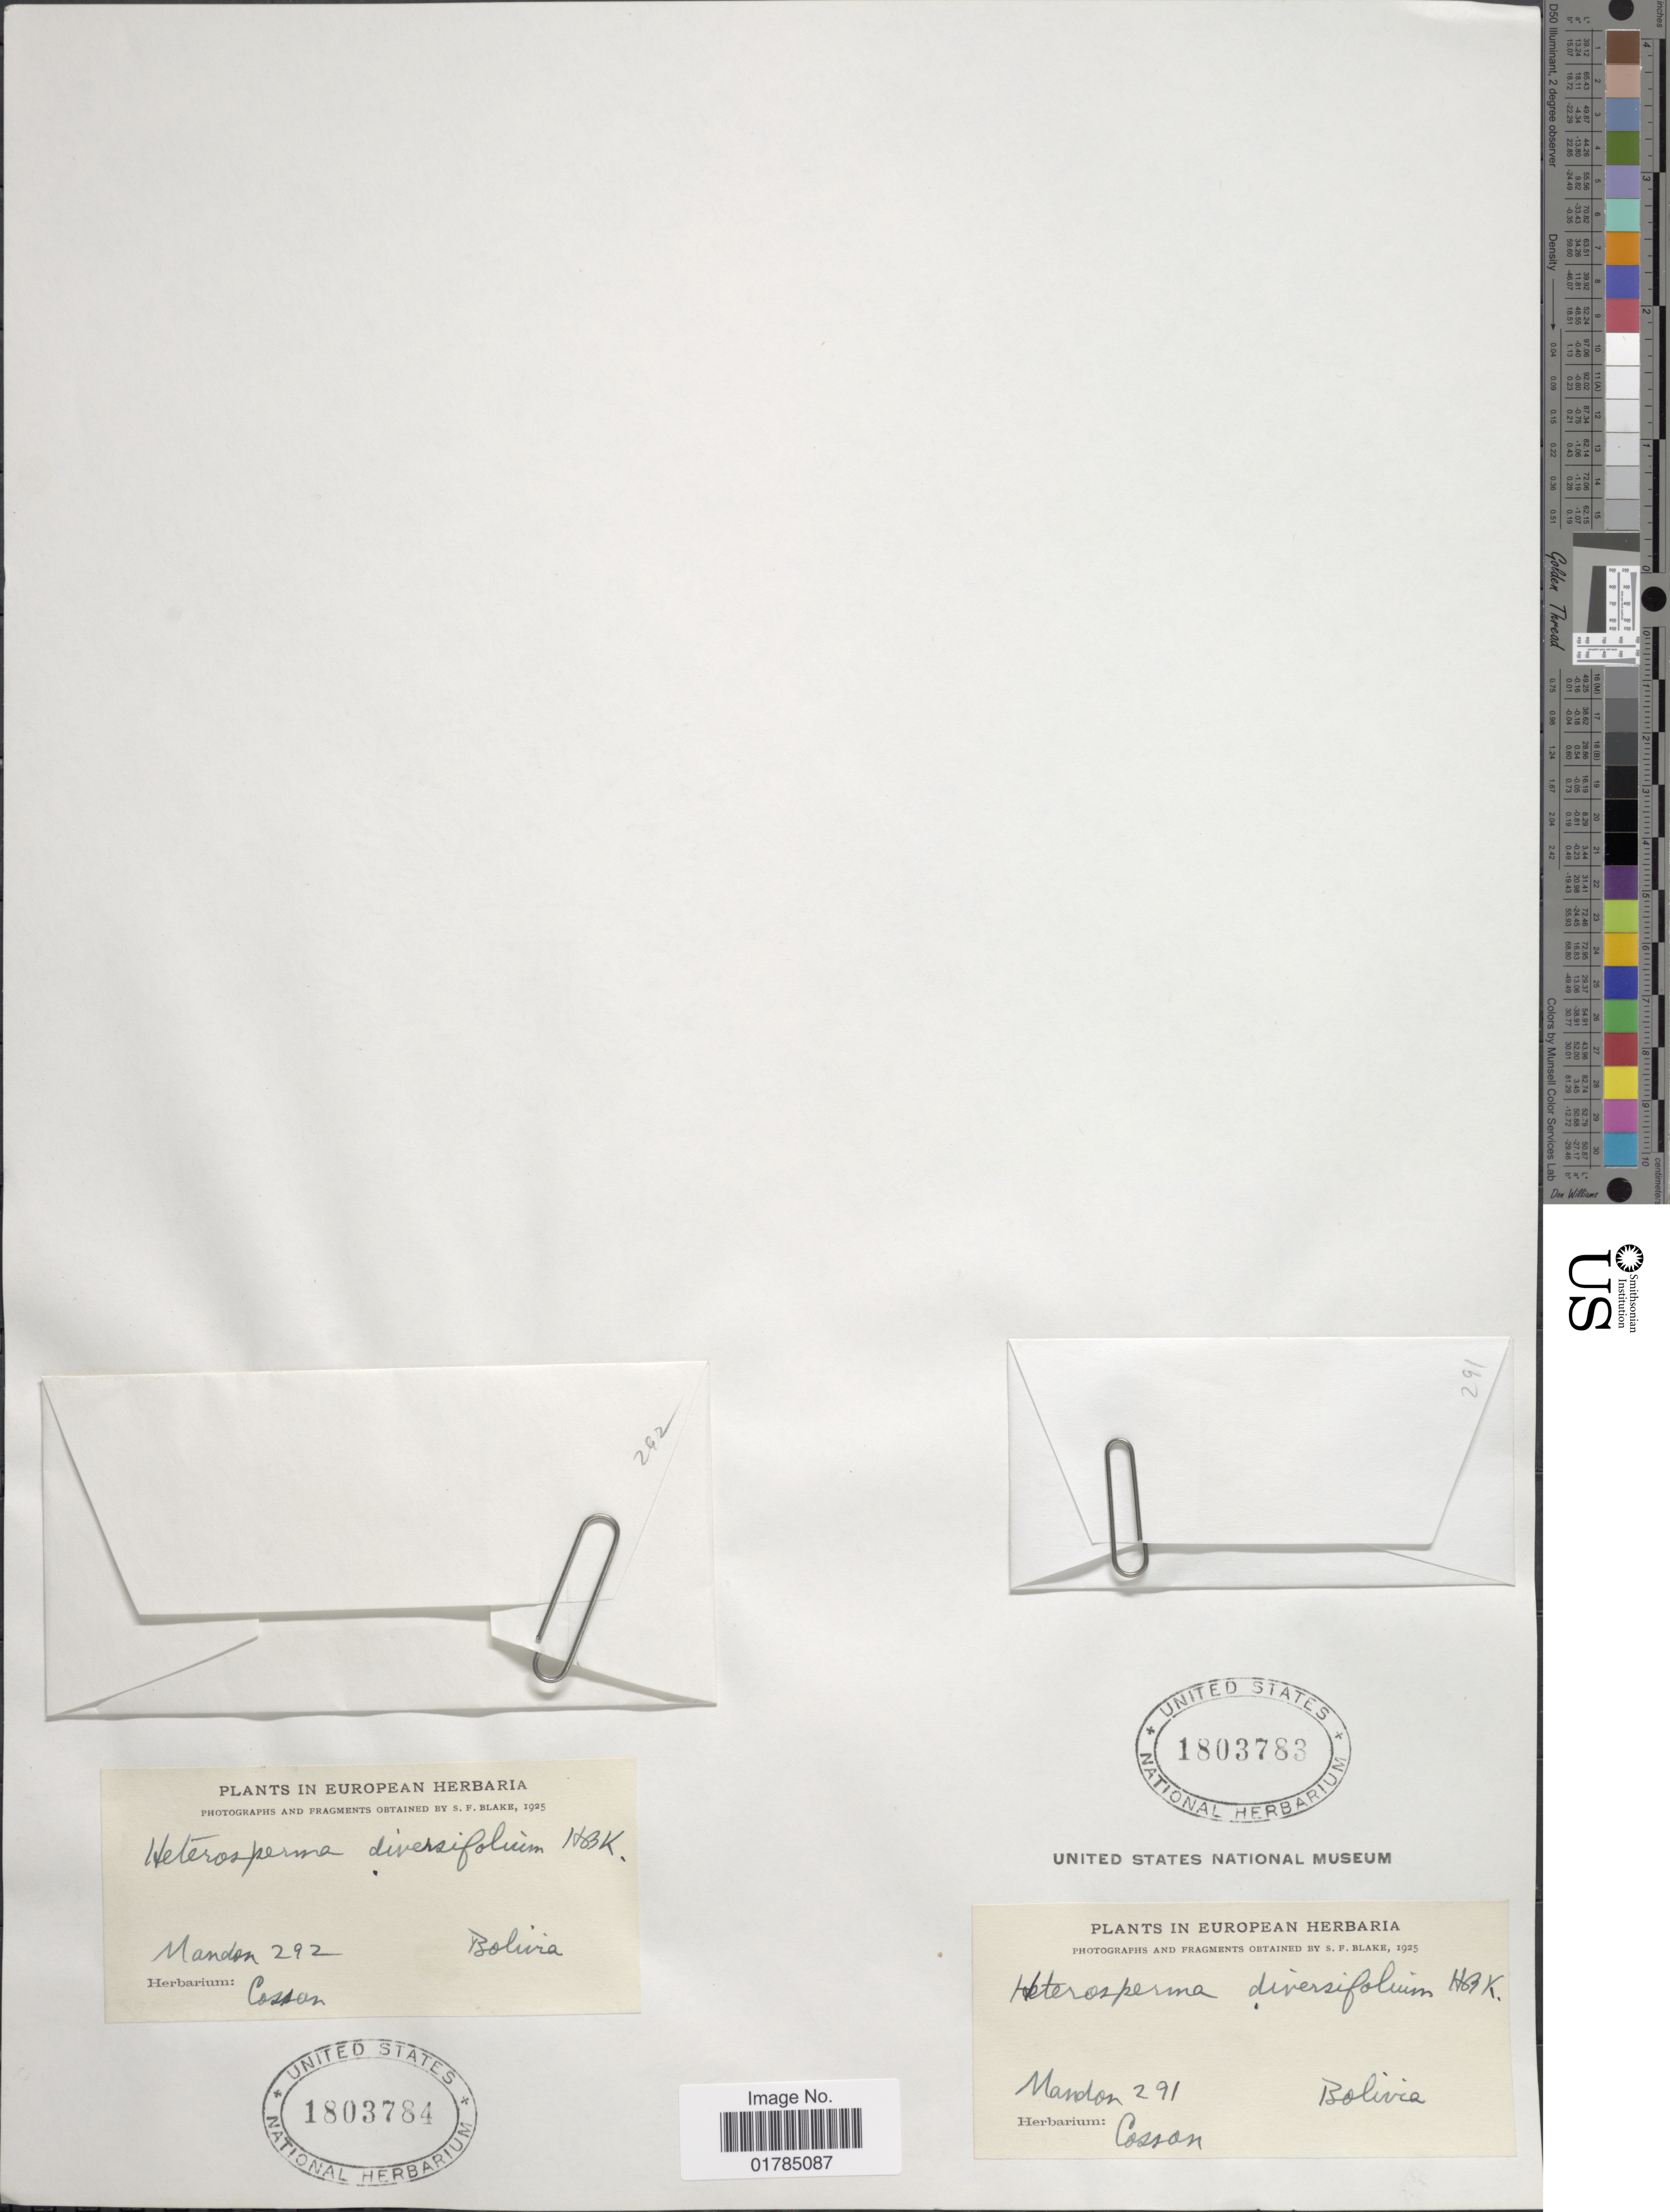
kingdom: Plantae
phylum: Tracheophyta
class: Magnoliopsida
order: Asterales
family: Asteraceae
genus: Heterosperma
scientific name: Heterosperma diversifolium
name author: Kunth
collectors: Mandon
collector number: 291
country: Bolivia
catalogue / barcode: US 1803783-2